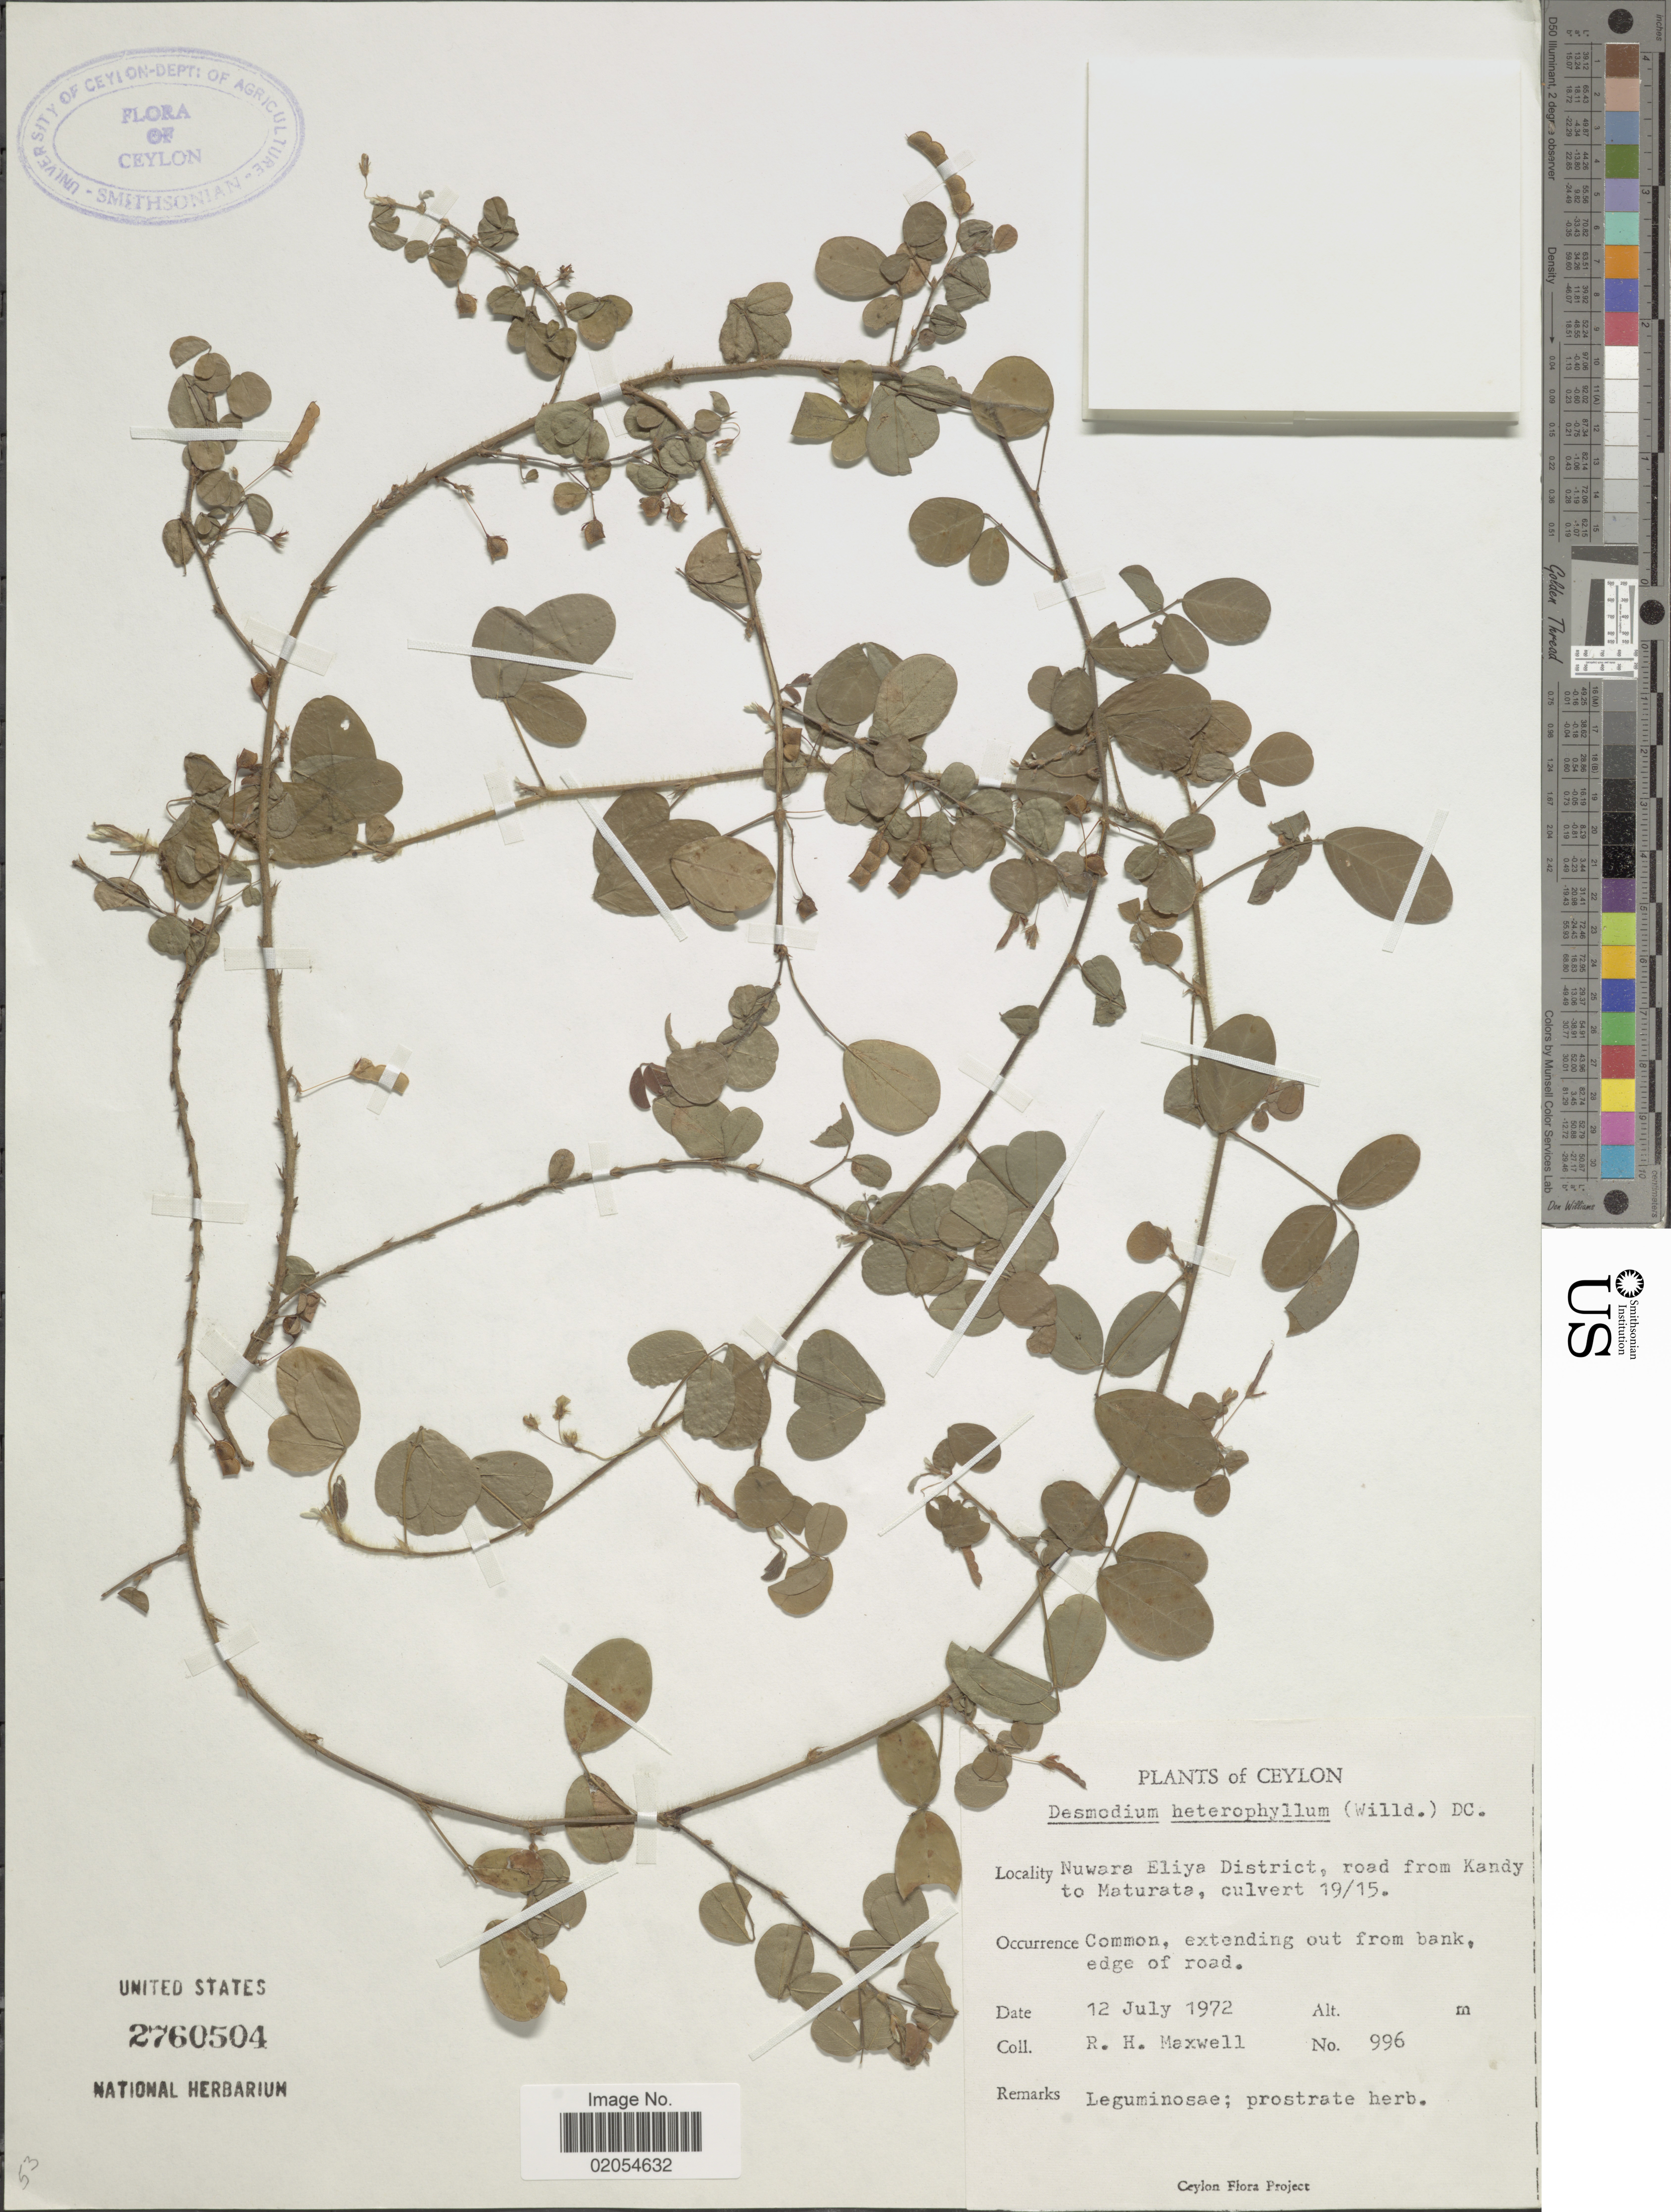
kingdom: Plantae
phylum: Tracheophyta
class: Magnoliopsida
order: Fabales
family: Fabaceae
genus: Grona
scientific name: Grona heterophylla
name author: (Willd.) H. Ohashi & K. Ohashi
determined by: Strong, Mark T., (BOT), Smithsonian Institution - National Museum of Natural History (UNITED STATES)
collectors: R. Maxwell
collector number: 996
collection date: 1972-07-12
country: Sri Lanka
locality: Ceylon. Nuwara Eliya District, road from Kandy to Maturata, culvert 19/15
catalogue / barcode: US 2760504